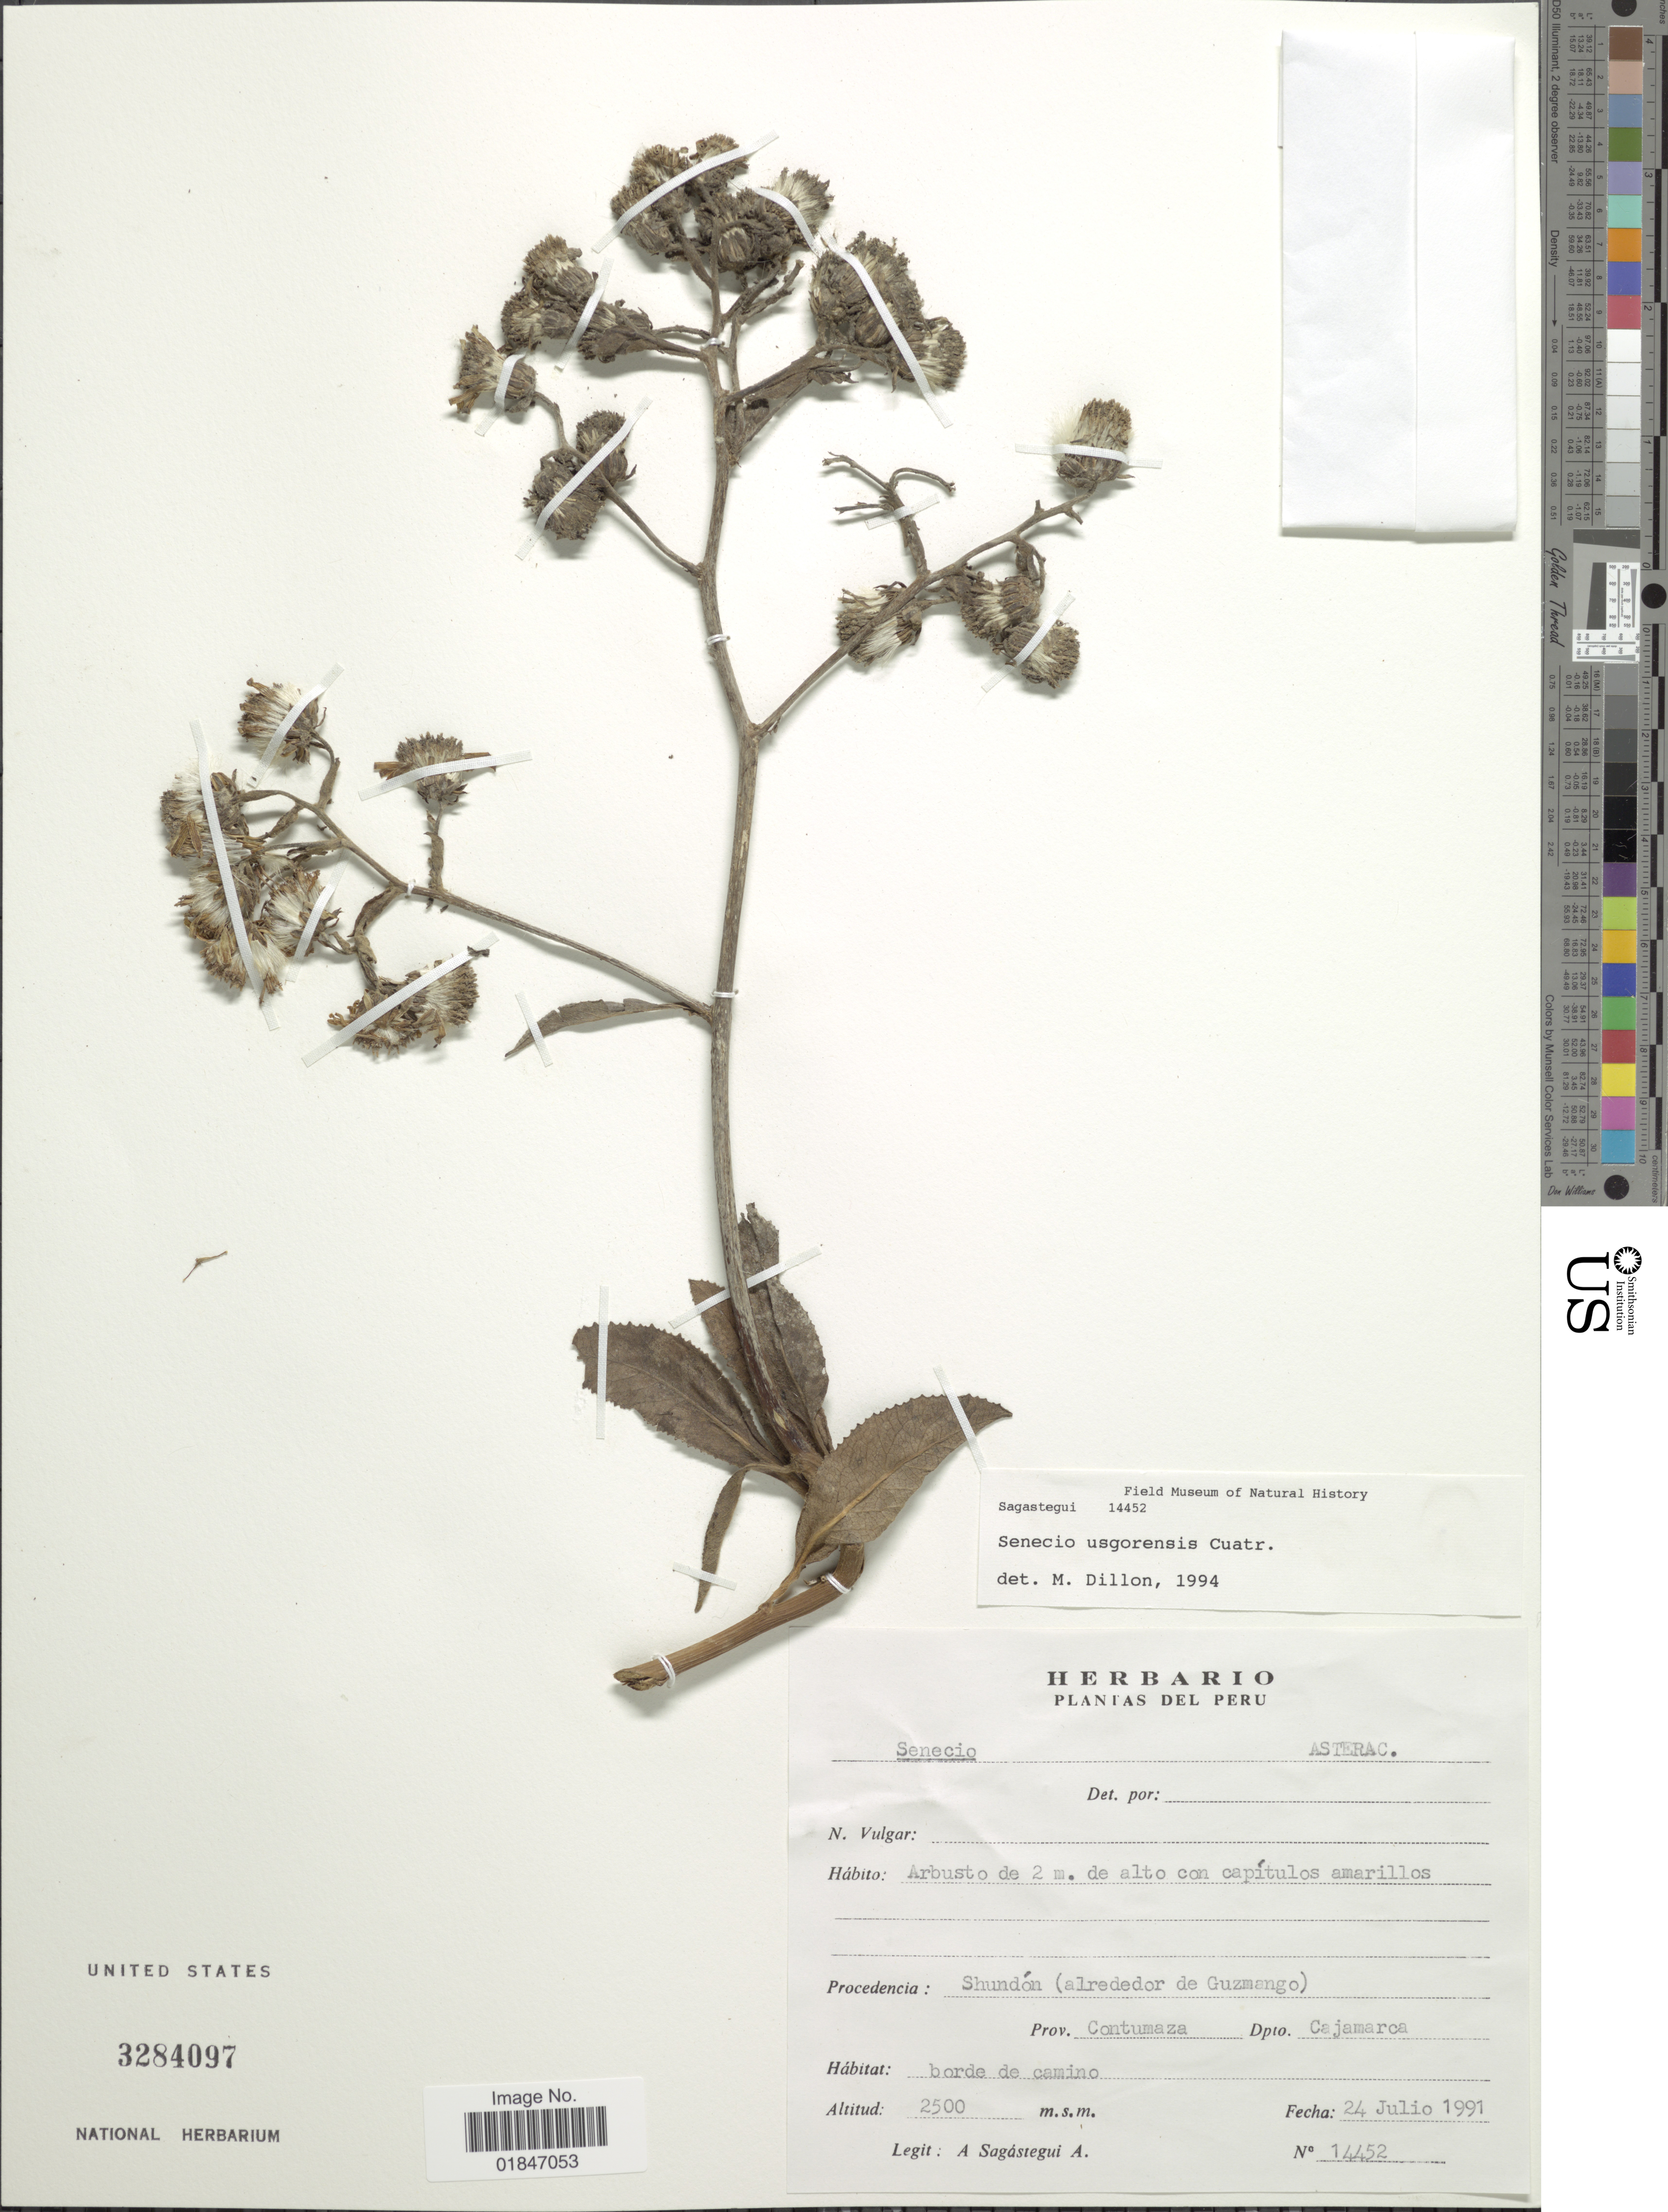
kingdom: Plantae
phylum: Tracheophyta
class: Magnoliopsida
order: Asterales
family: Asteraceae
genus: Dendrophorbium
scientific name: Dendrophorbium usgorense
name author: (Cuatrec.) C. Jeffrey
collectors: A. Sagástegui A.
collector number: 14452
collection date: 1991-07-24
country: Peru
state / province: Cajamarca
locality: Shundon (alrededor de Guzmango) Prov. Contumaza, Dept. Cajamarca.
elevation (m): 2500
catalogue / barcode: US 3284097